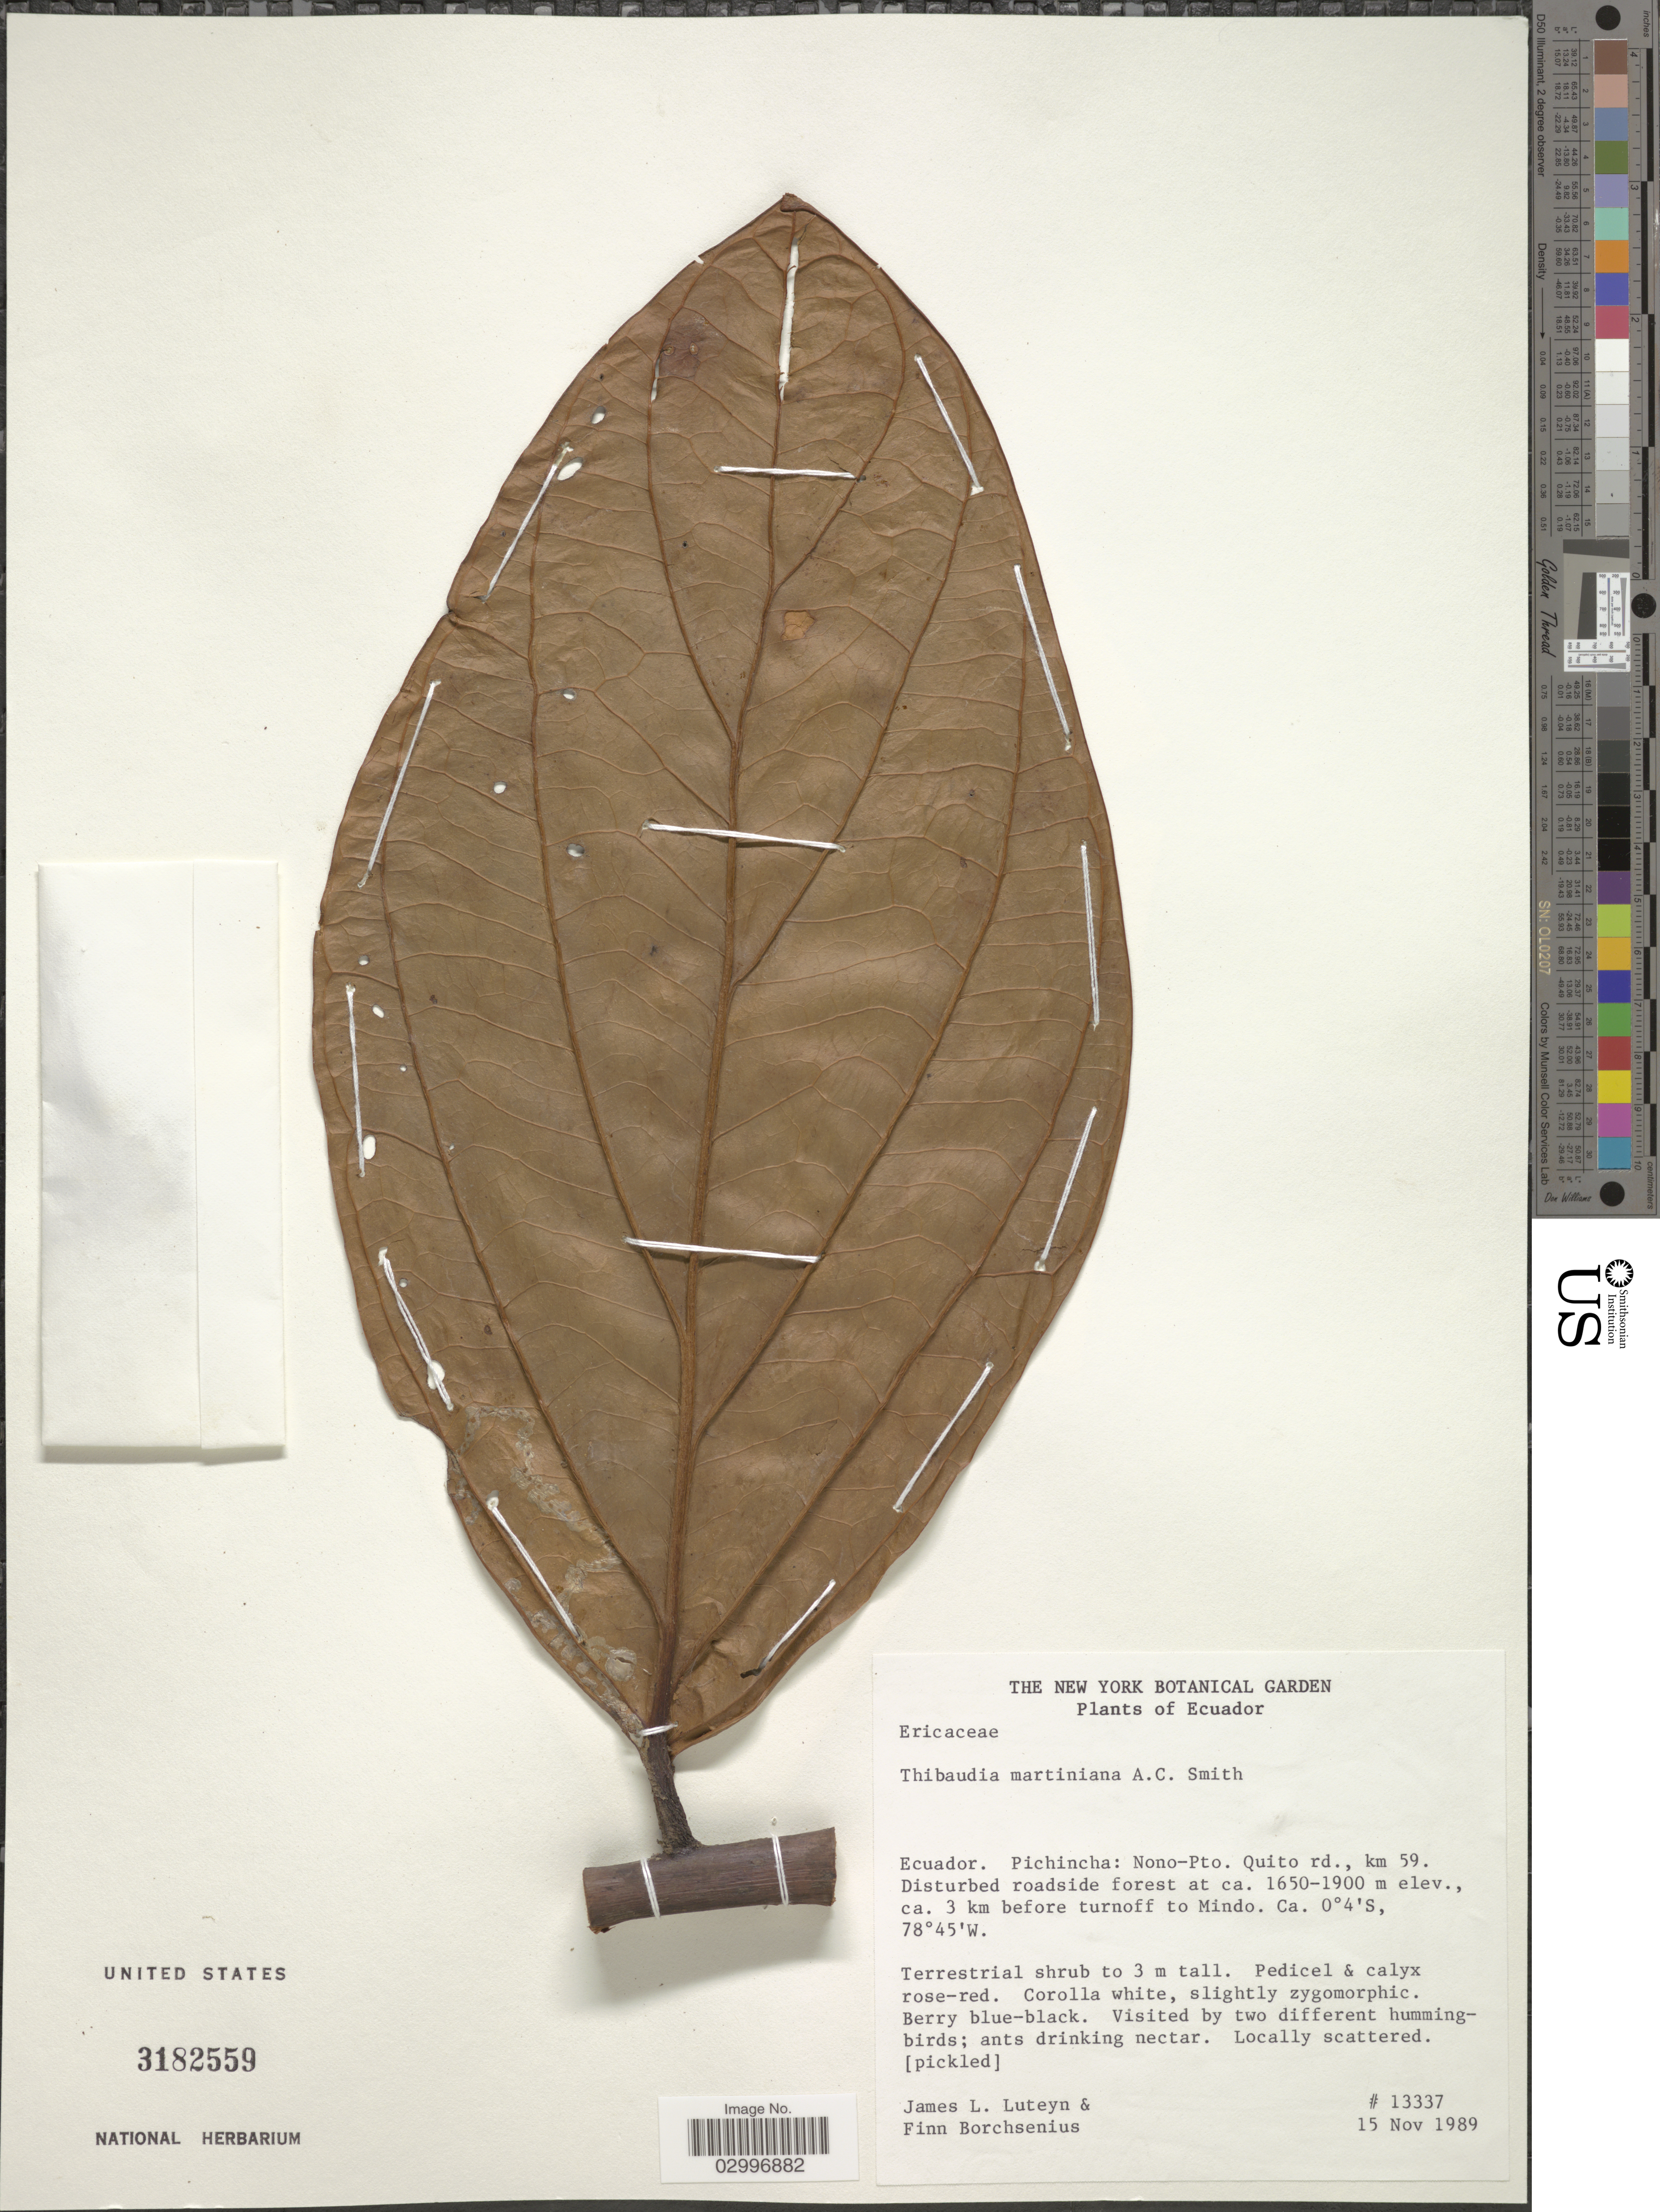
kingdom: Plantae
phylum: Tracheophyta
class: Magnoliopsida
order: Ericales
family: Ericaceae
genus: Thibaudia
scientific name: Thibaudia martiniana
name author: A.C. Sm.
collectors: J. Luteyn & F. Borchsenius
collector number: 13337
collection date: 1989-11-15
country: Ecuador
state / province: Pichincha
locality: Nono-Pto. Quito rd., km 59. Disturbed roadside forest. Ca. 3 km before turnoff to Mindo.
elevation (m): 1650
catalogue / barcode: US 3182559